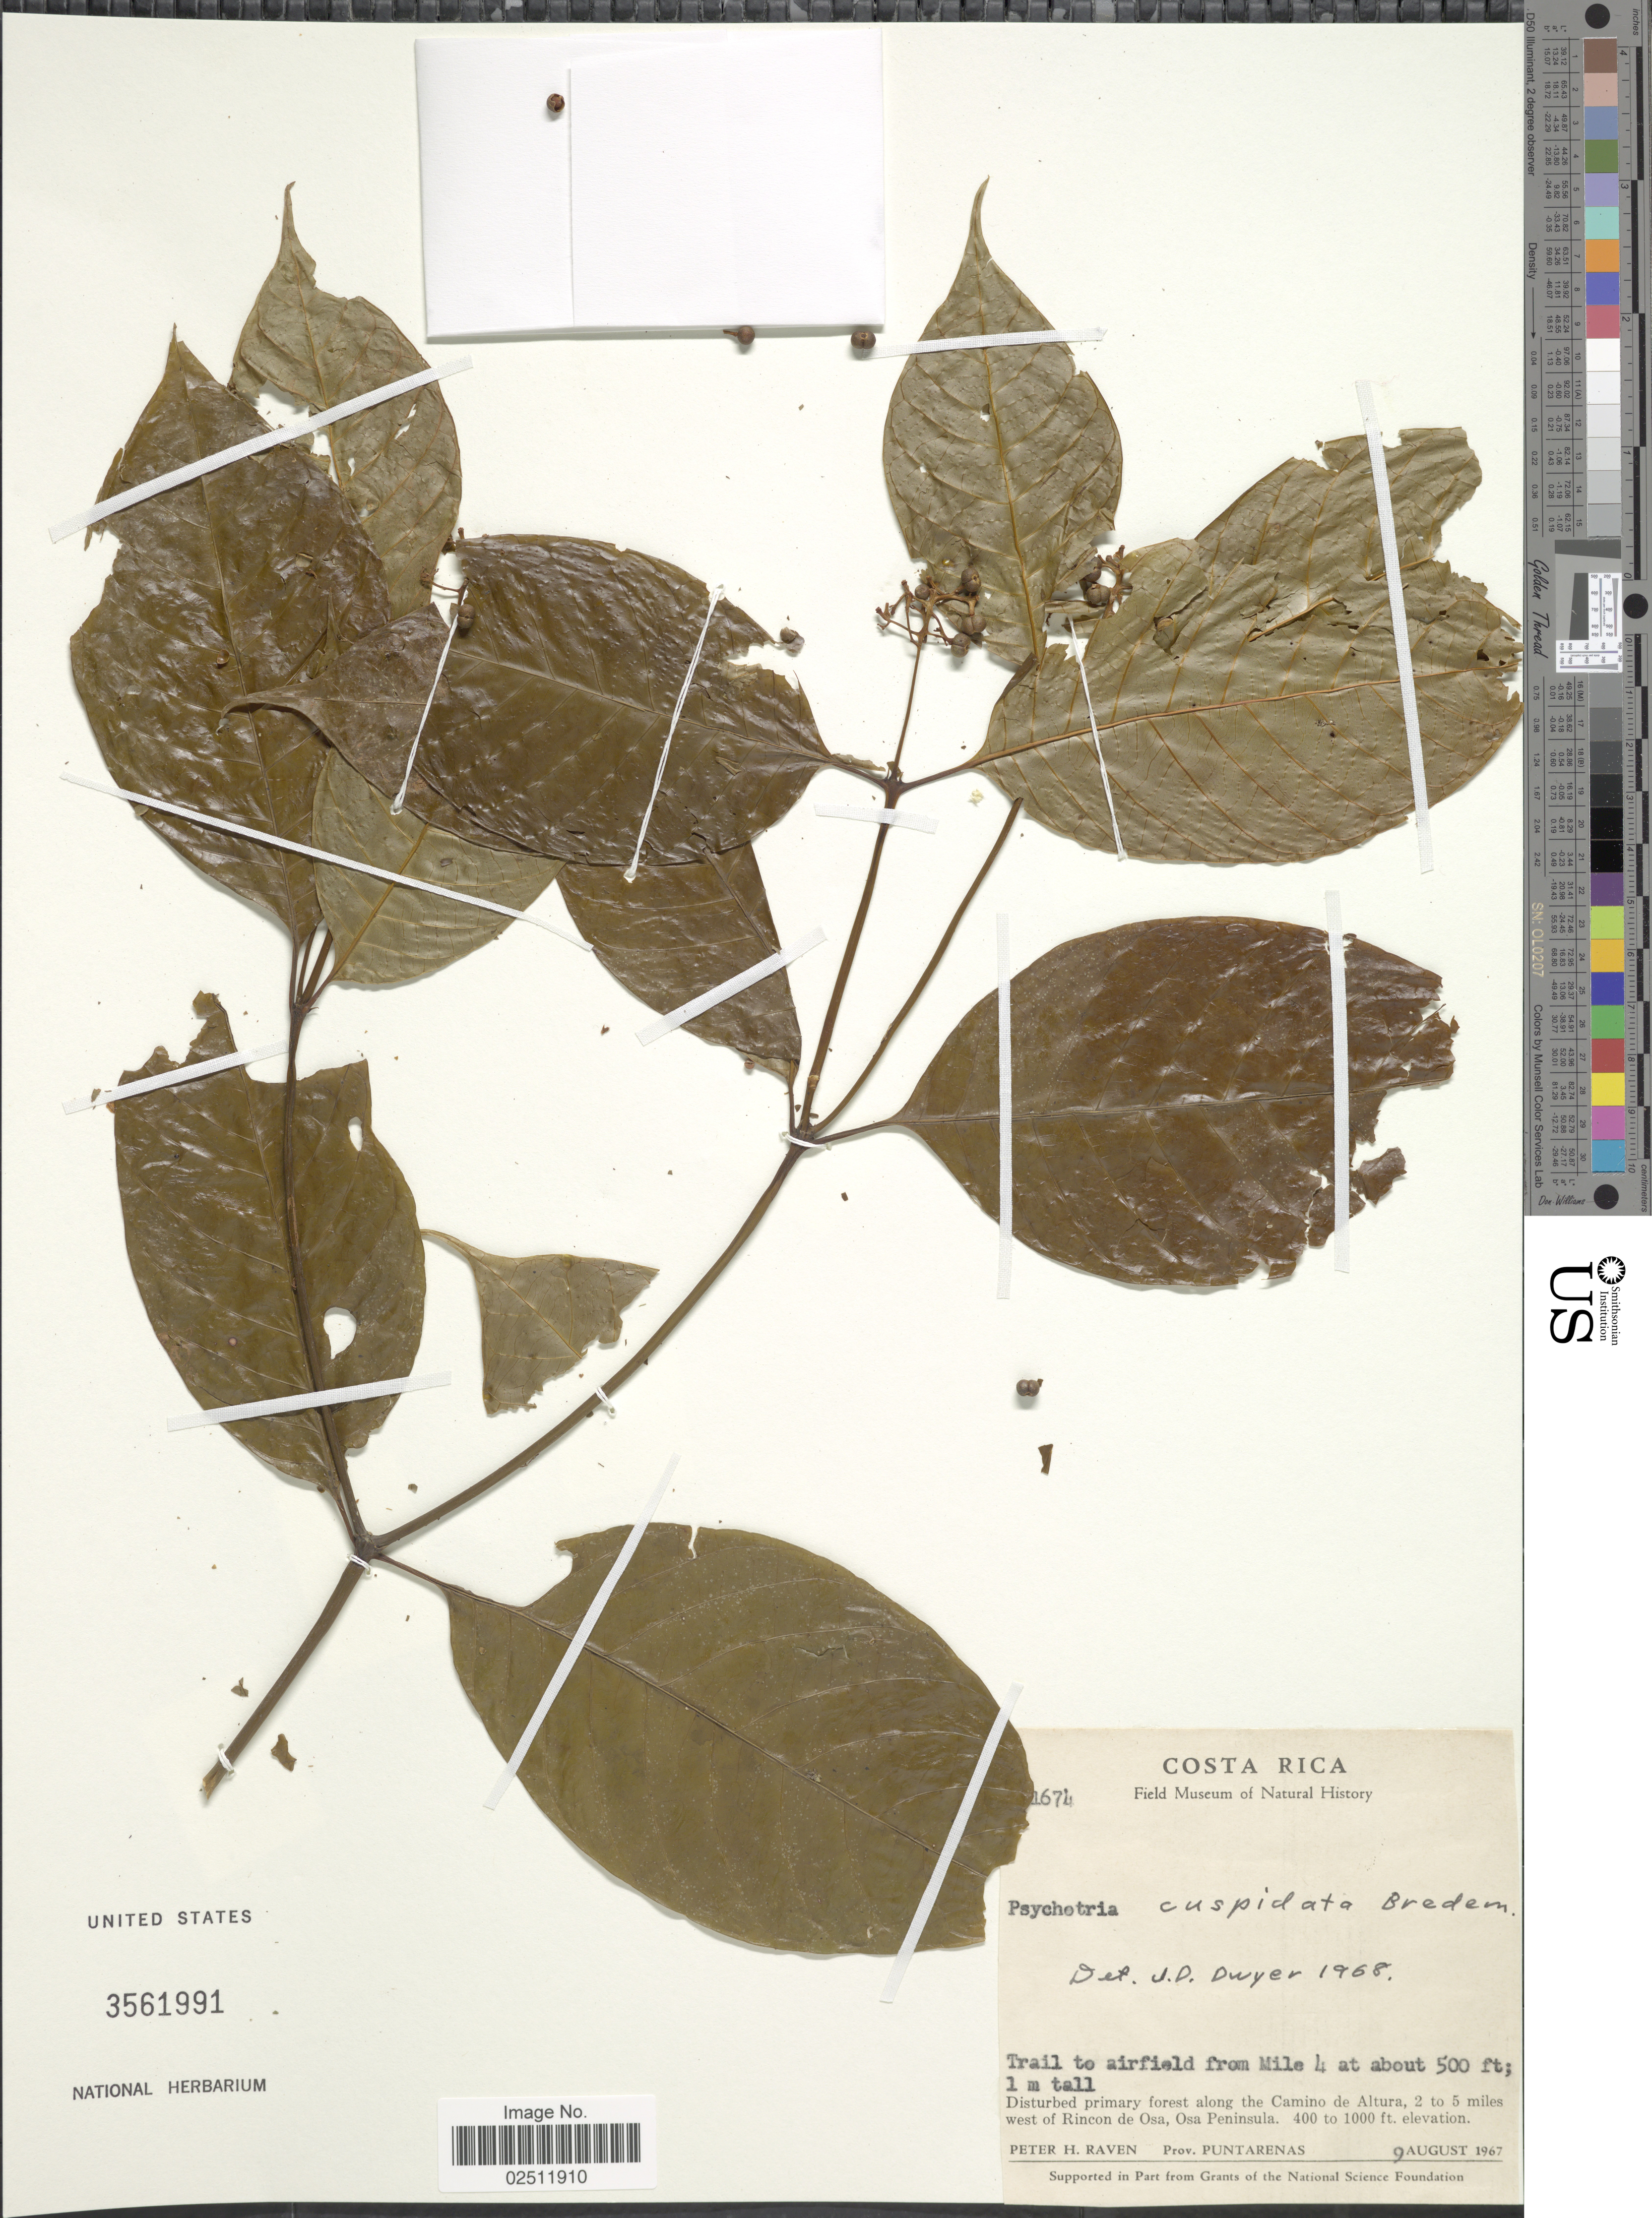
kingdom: Plantae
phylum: Tracheophyta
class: Magnoliopsida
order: Gentianales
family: Rubiaceae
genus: Psychotria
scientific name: Psychotria cuspidata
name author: Bredem. ex Schult.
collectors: P. Raven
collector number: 1674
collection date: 1967-08-09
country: Costa Rica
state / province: Puntarenas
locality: Trail to airfield from Mile 4. Disturbed primary forest along the Camino de Altura, 2 to 5 miles west of Rincon de Osa, Osa Peninsula.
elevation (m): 152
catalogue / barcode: US 3561991